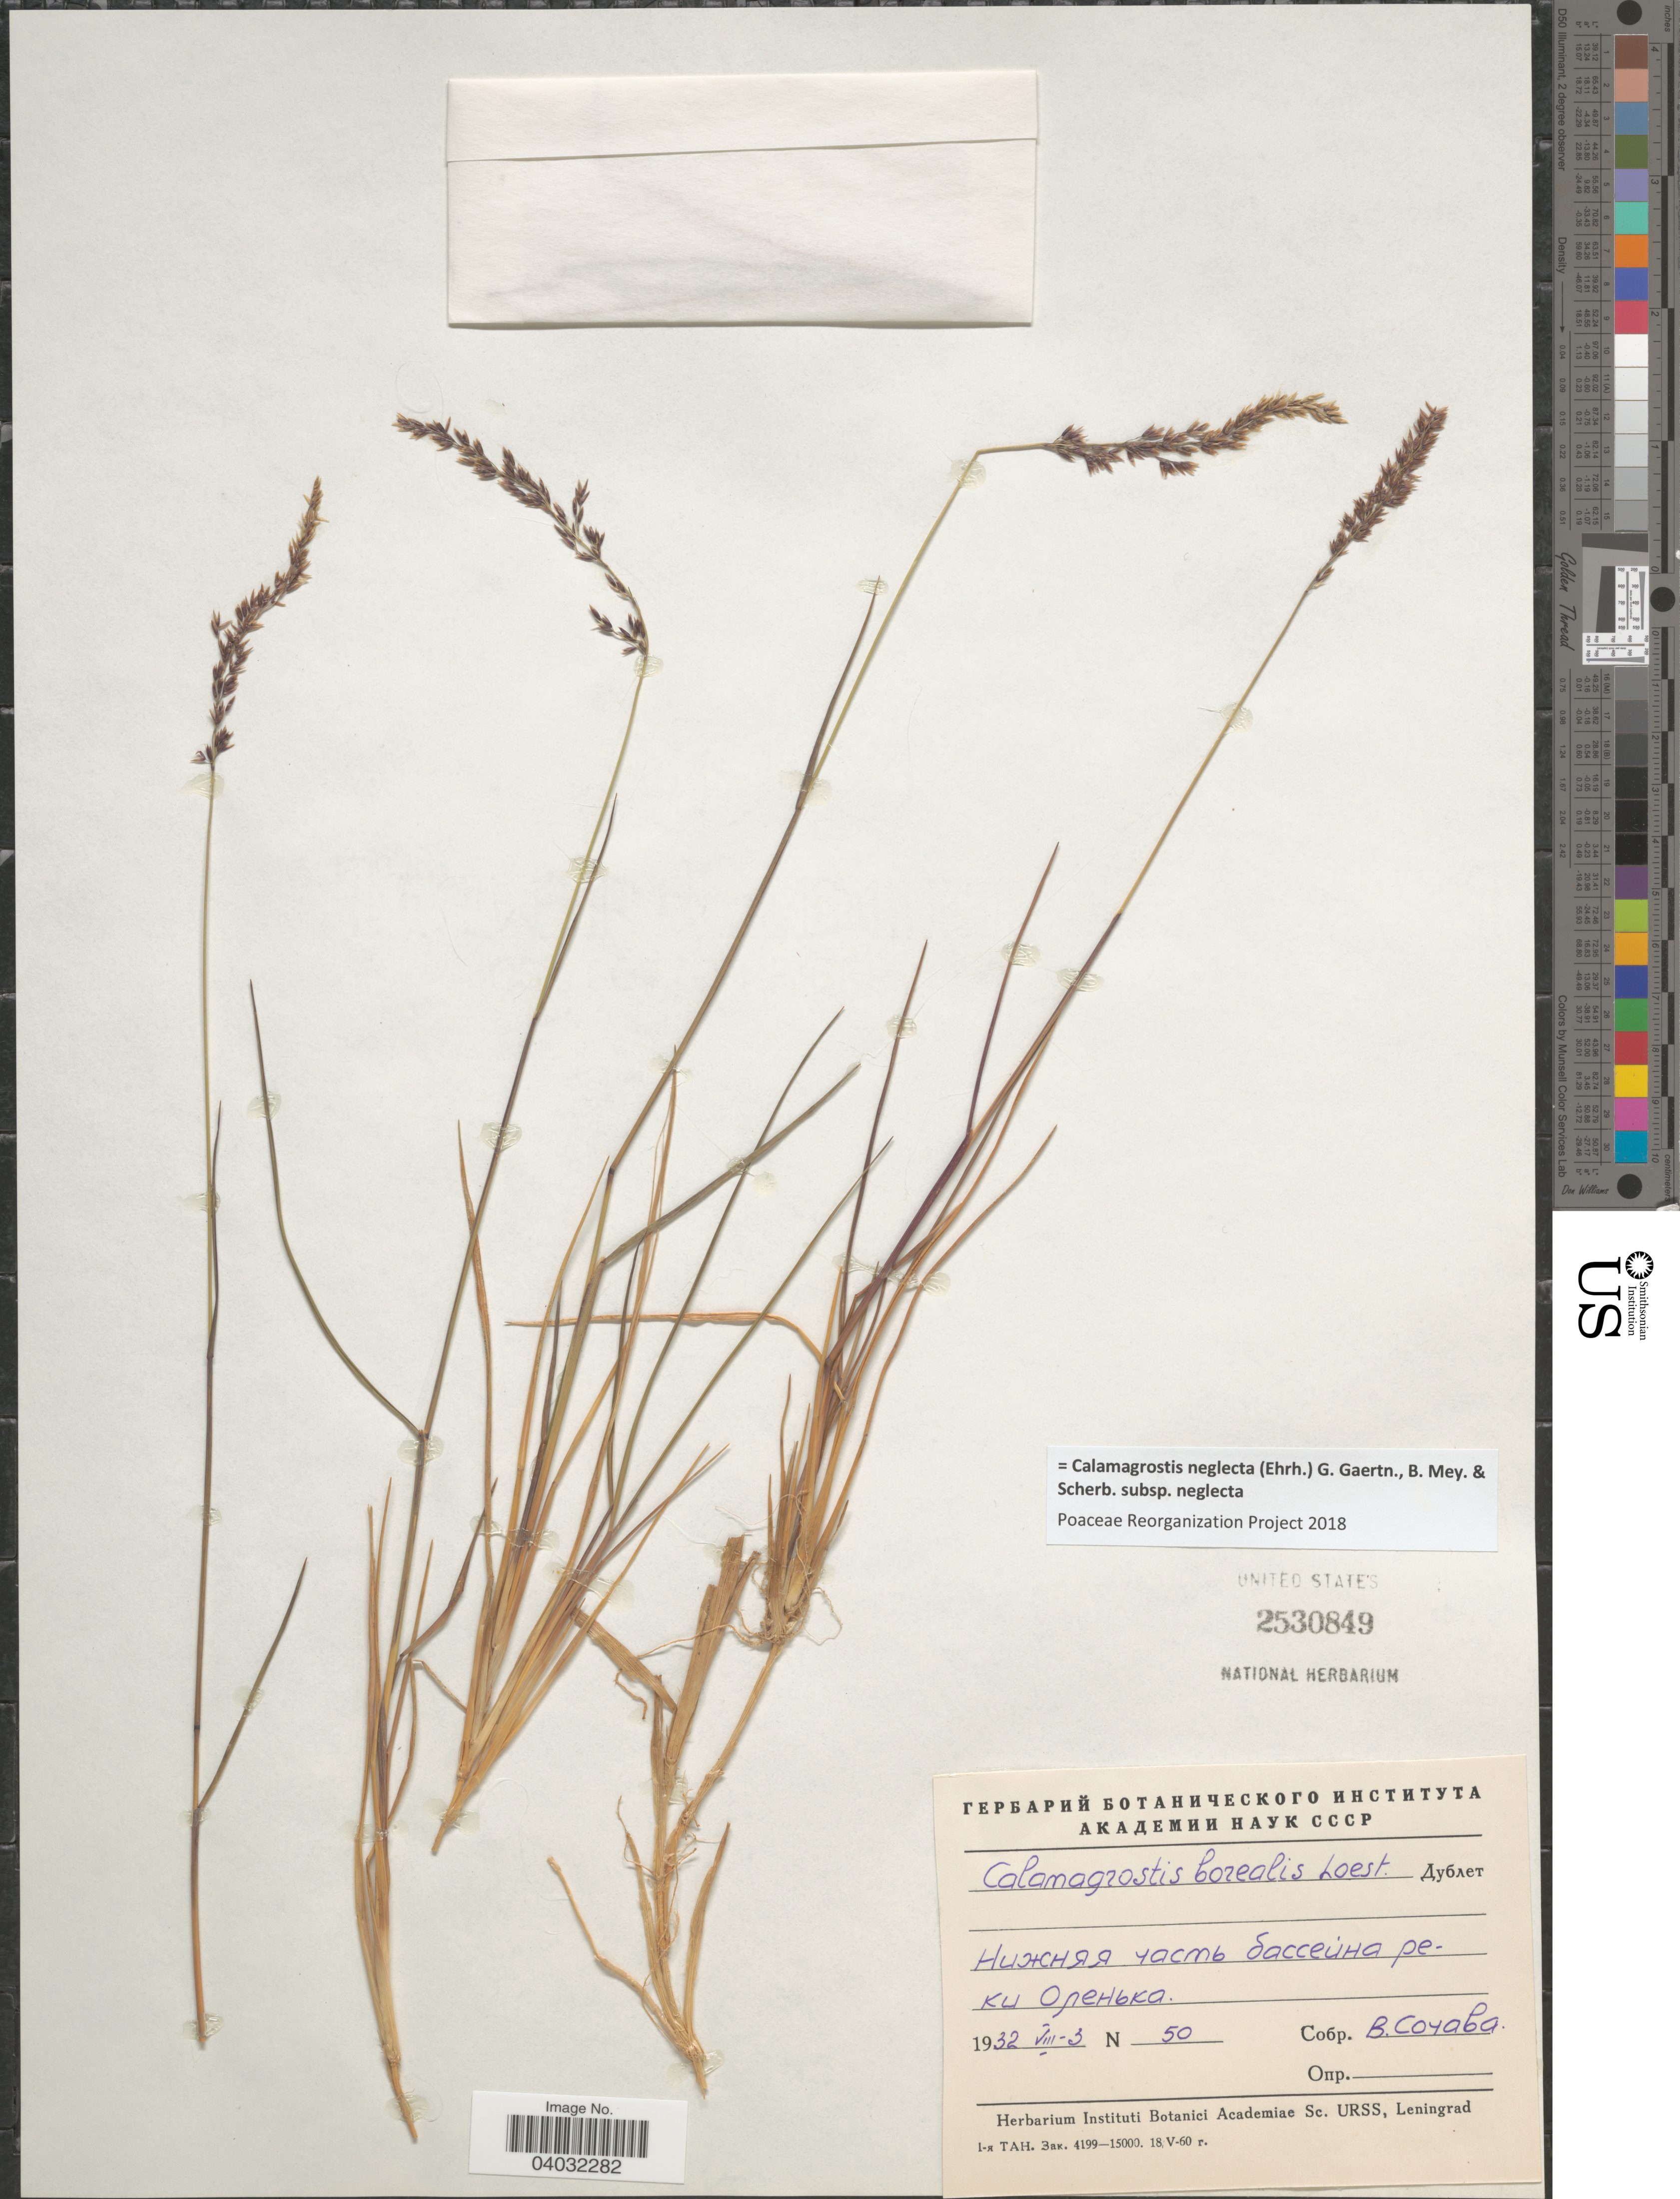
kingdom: Plantae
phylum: Tracheophyta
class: Liliopsida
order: Poales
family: Poaceae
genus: Calamagrostis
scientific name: Calamagrostis neglecta subsp. neglecta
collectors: V. Sochava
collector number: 50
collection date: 1932-08-03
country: Russian Federation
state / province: Krasnoyarsk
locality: Basin of River Olenka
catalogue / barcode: US 2530849